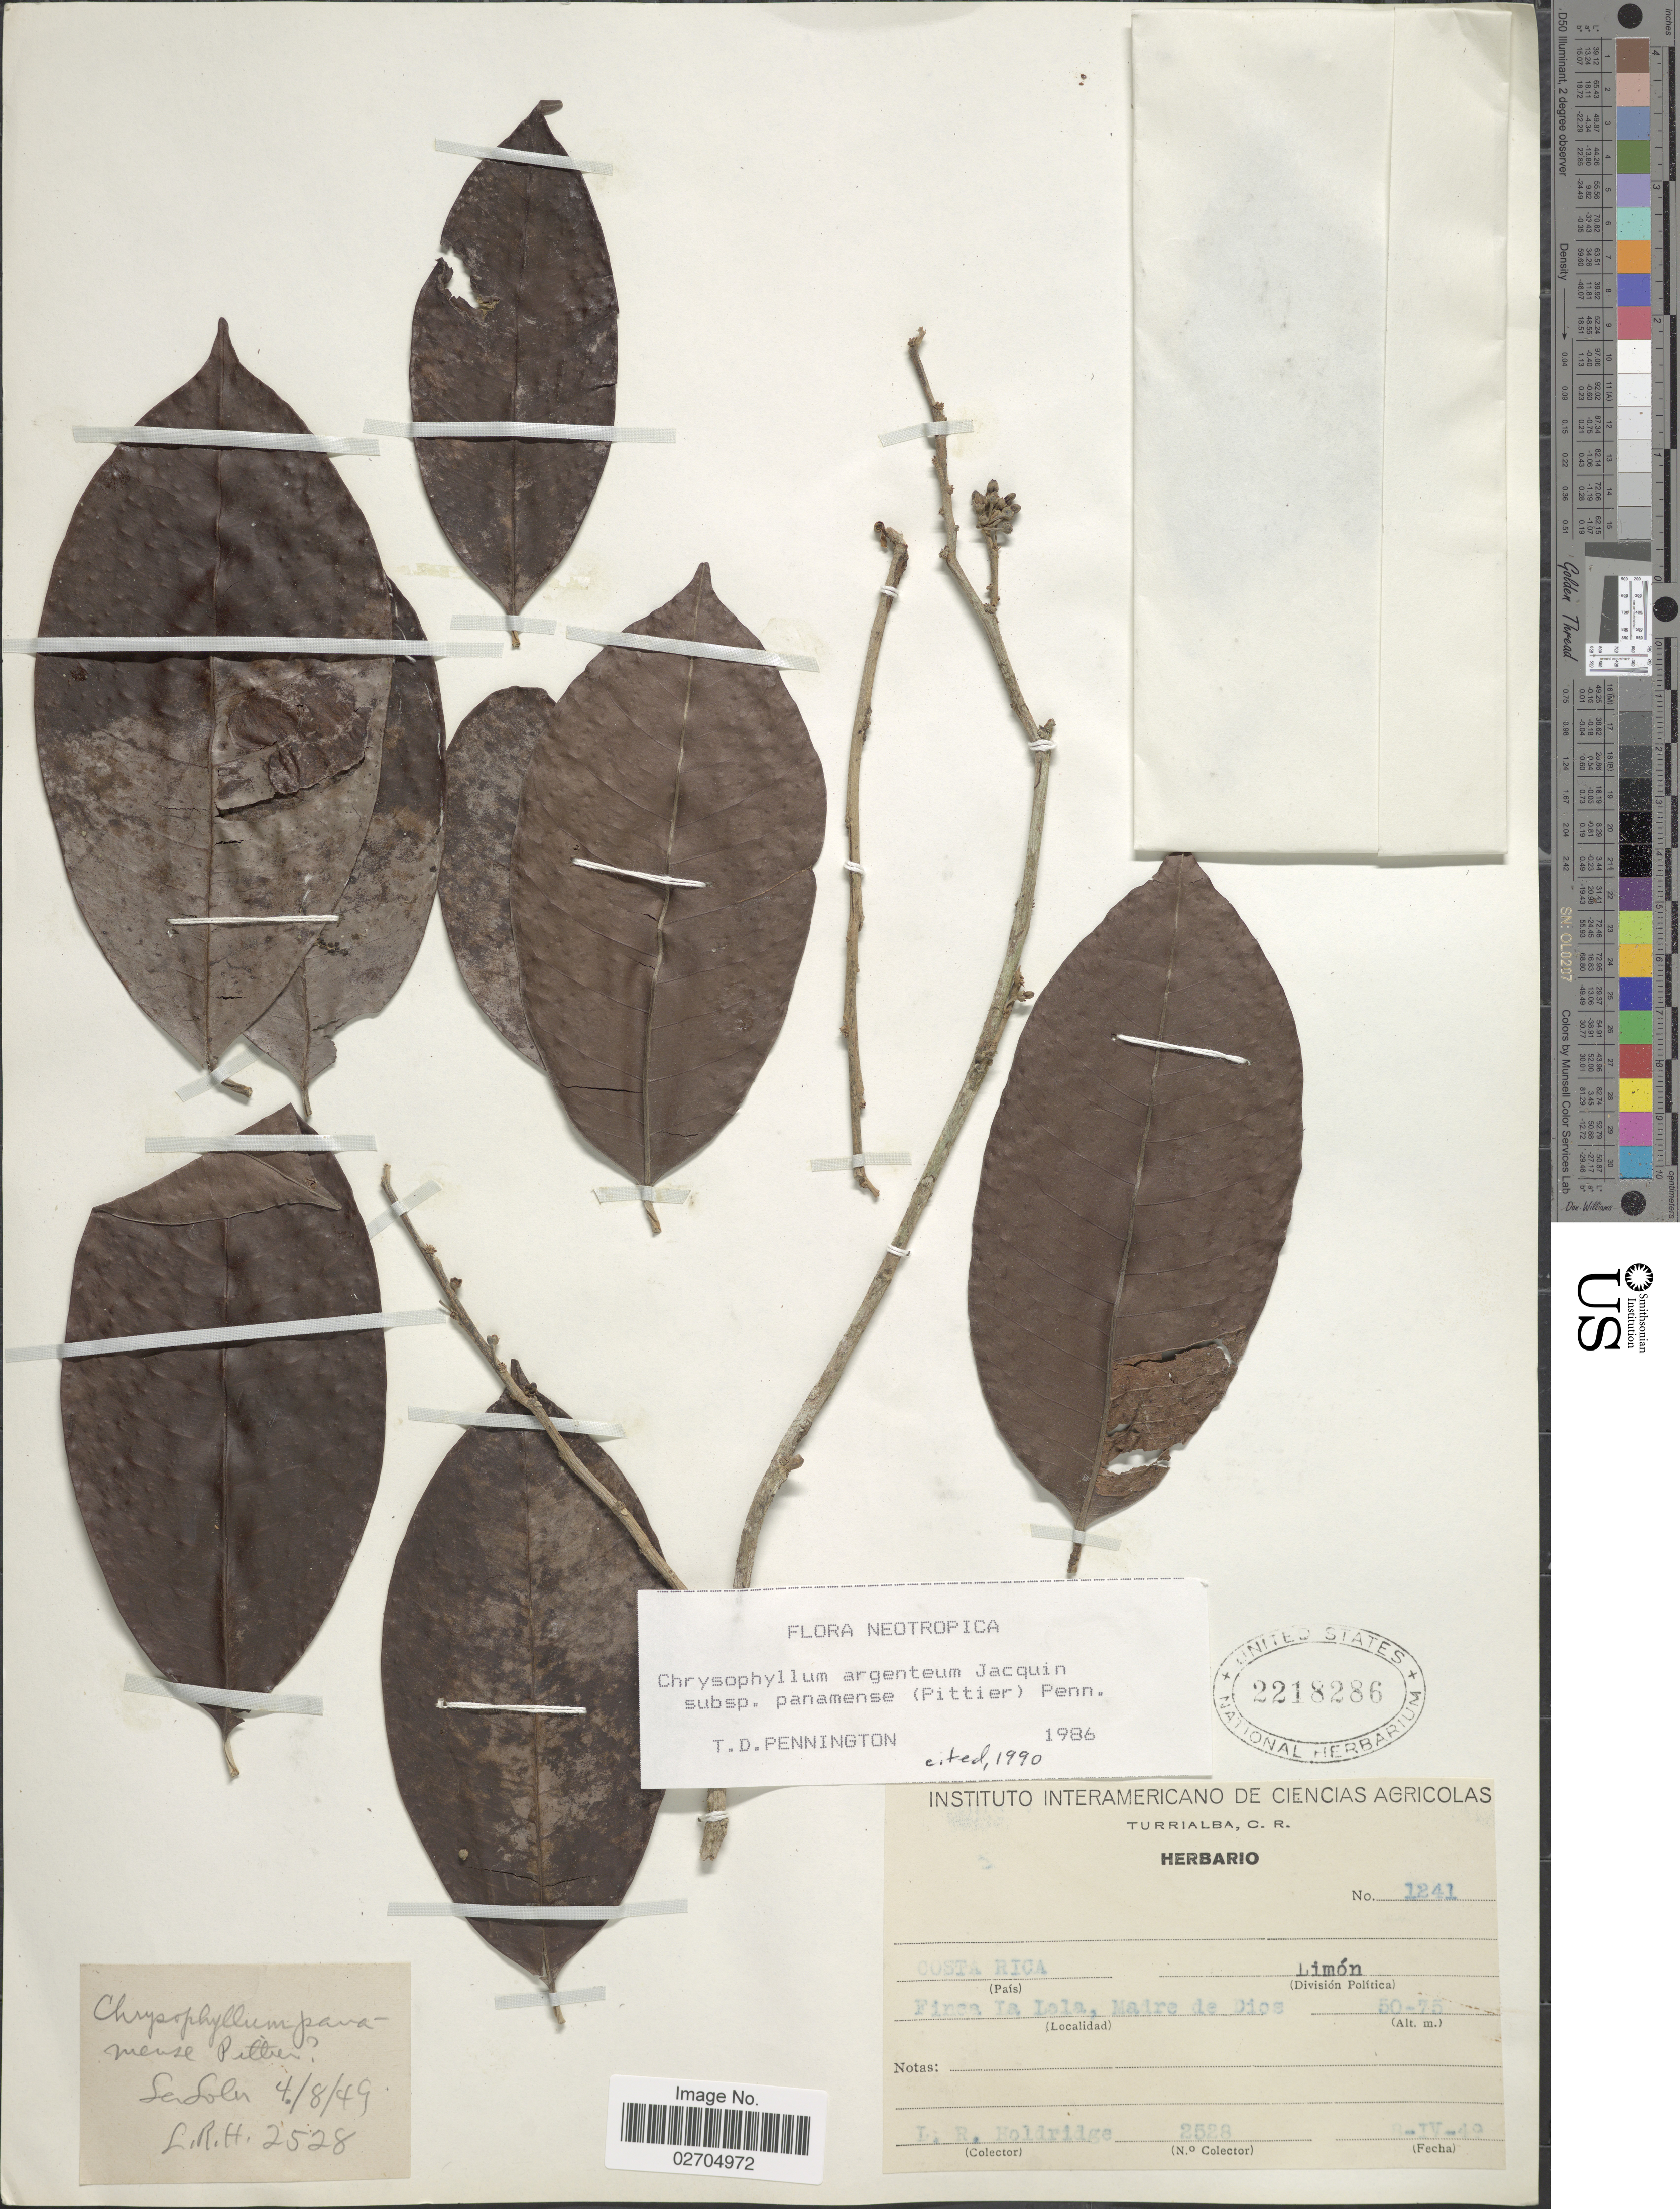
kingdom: Plantae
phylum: Tracheophyta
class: Magnoliopsida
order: Ericales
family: Sapotaceae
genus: Chrysophyllum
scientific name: Chrysophyllum argenteum subsp. panamense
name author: Jacq.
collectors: L. Holdridge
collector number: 2528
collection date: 1949-04-08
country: Costa Rica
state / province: Limon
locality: Finca La Lola. Madre de Dios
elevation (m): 50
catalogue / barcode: US 2218286